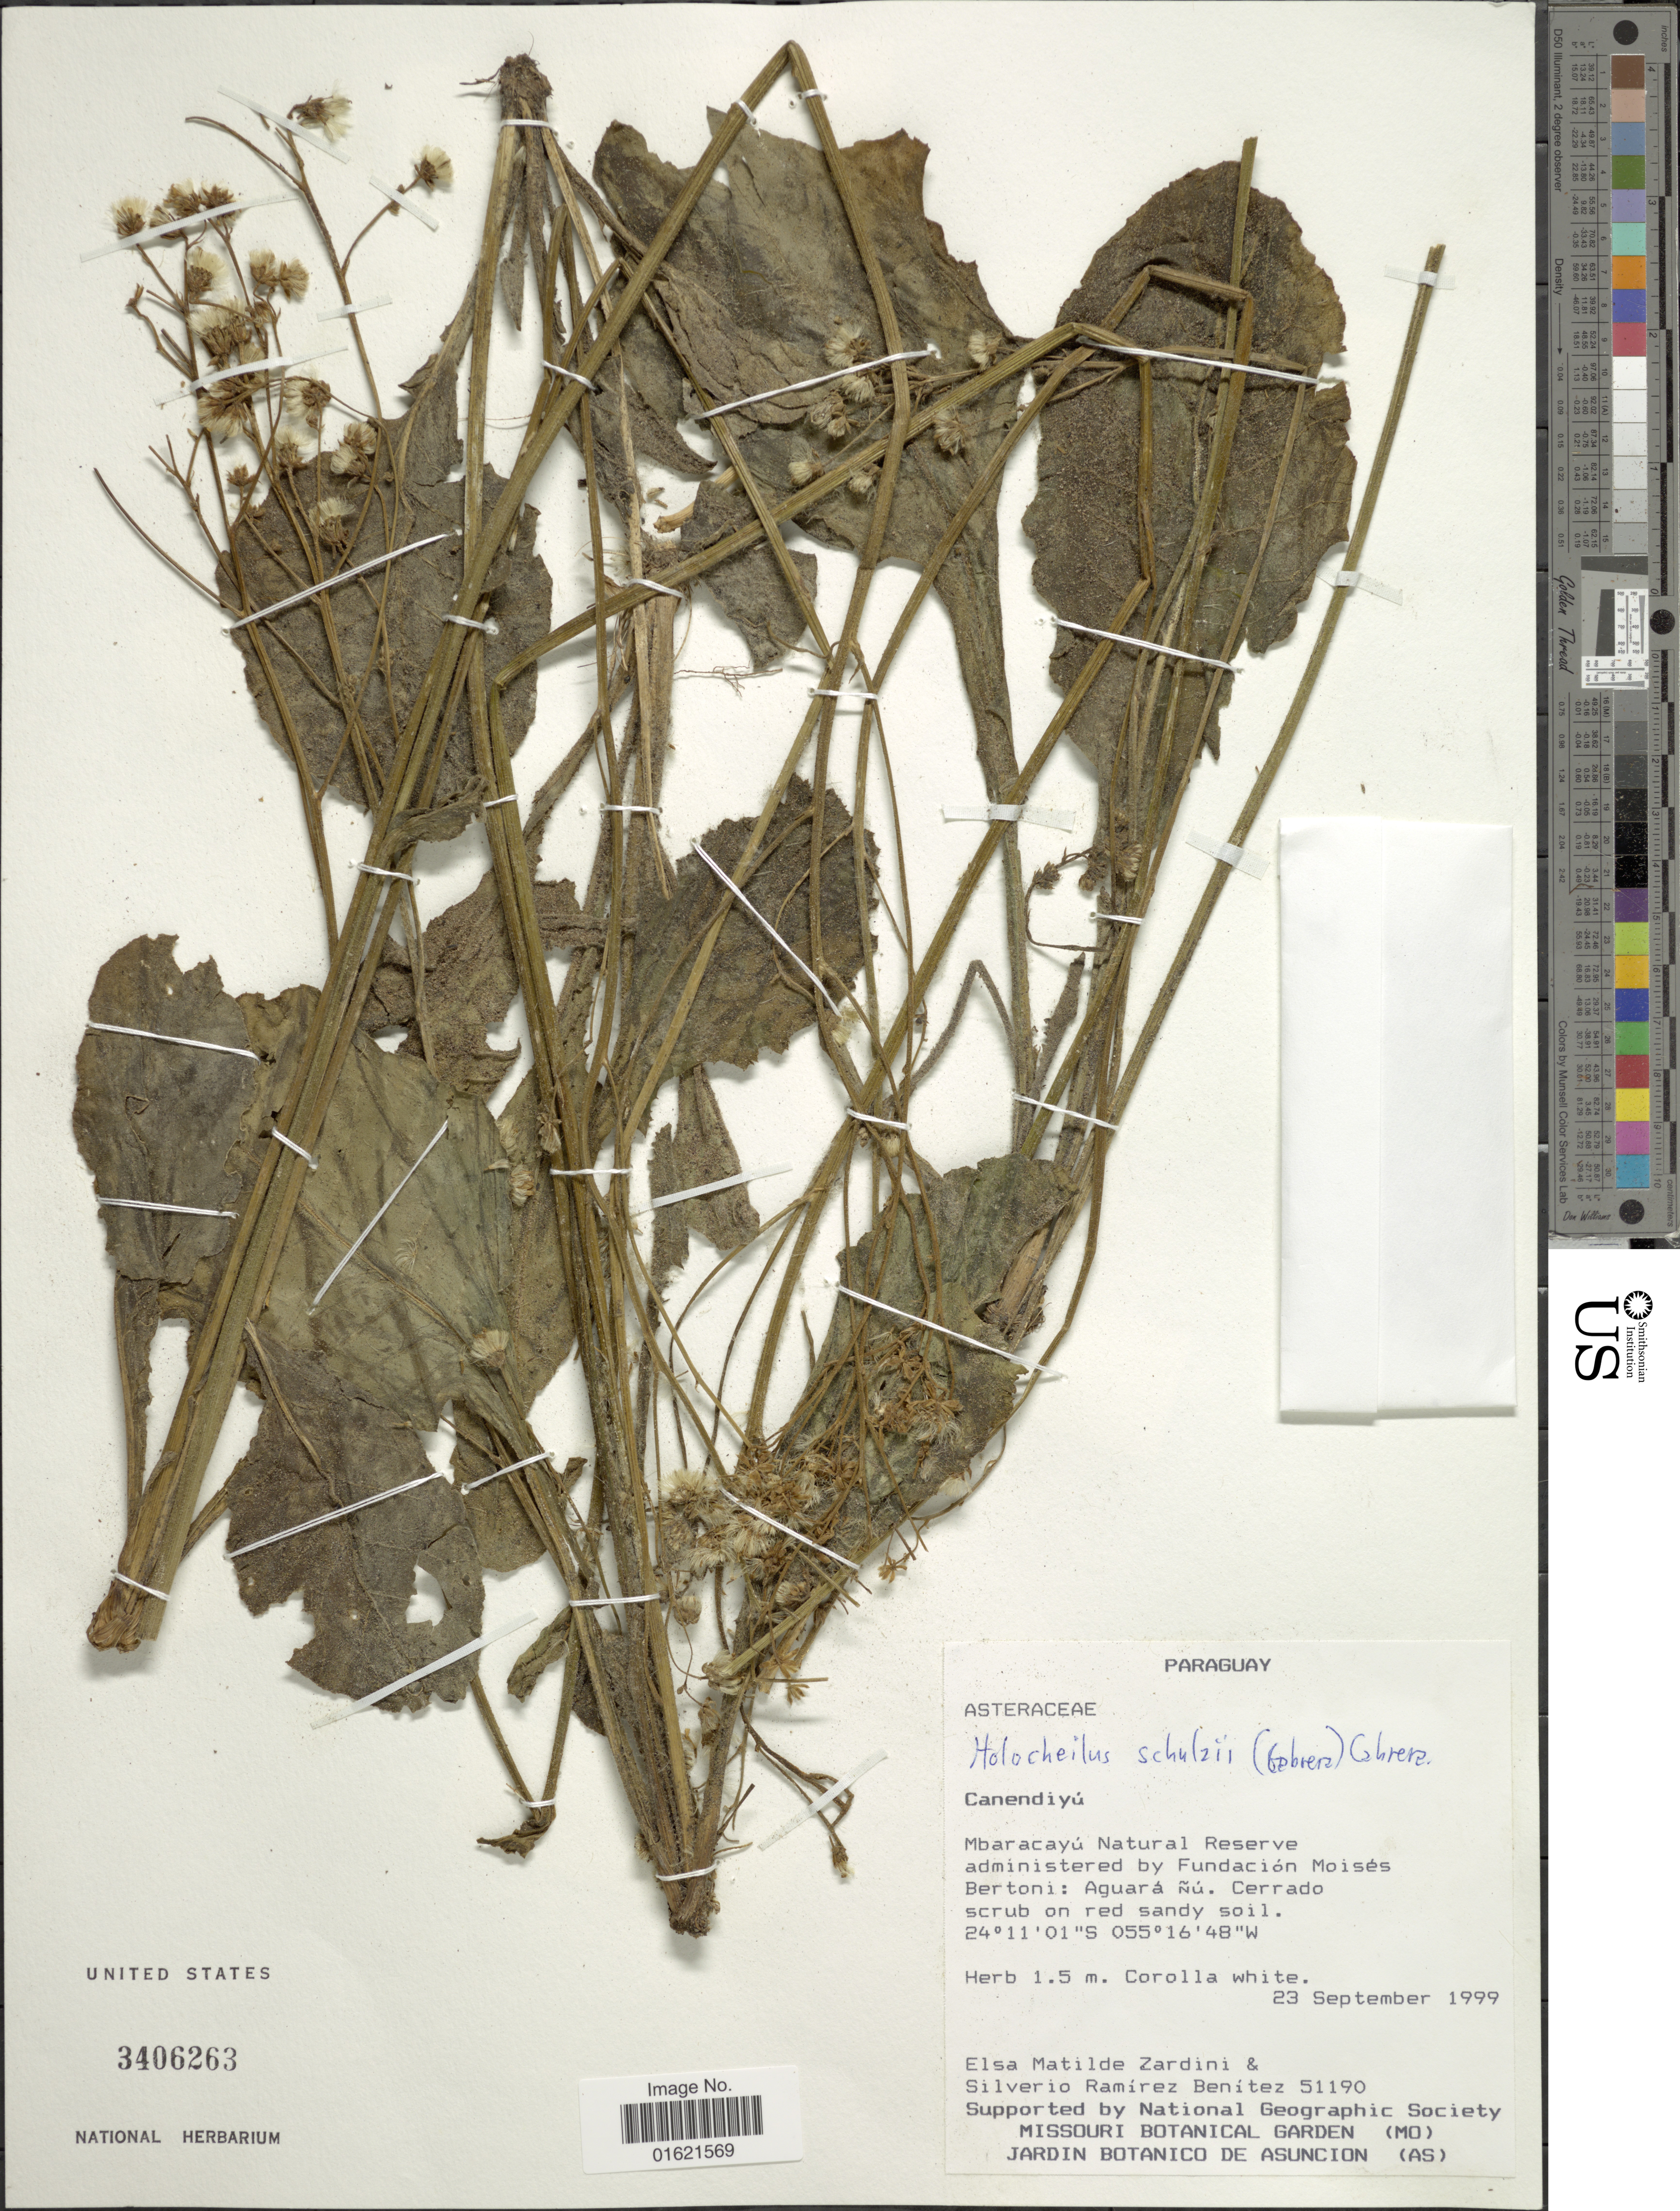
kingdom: Plantae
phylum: Tracheophyta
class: Magnoliopsida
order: Asterales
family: Asteraceae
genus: Holocheilus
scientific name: Holocheilus schulzii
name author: (Cabrera) Cabrera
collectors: E. M. Zardini & S. Ramírez B.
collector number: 51190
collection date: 1999-09-23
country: Paraguay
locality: Canendiyu, Mbarcayu Natural Reserve administered by Fundacion Moises Bertoni: Aguara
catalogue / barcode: US 3406263